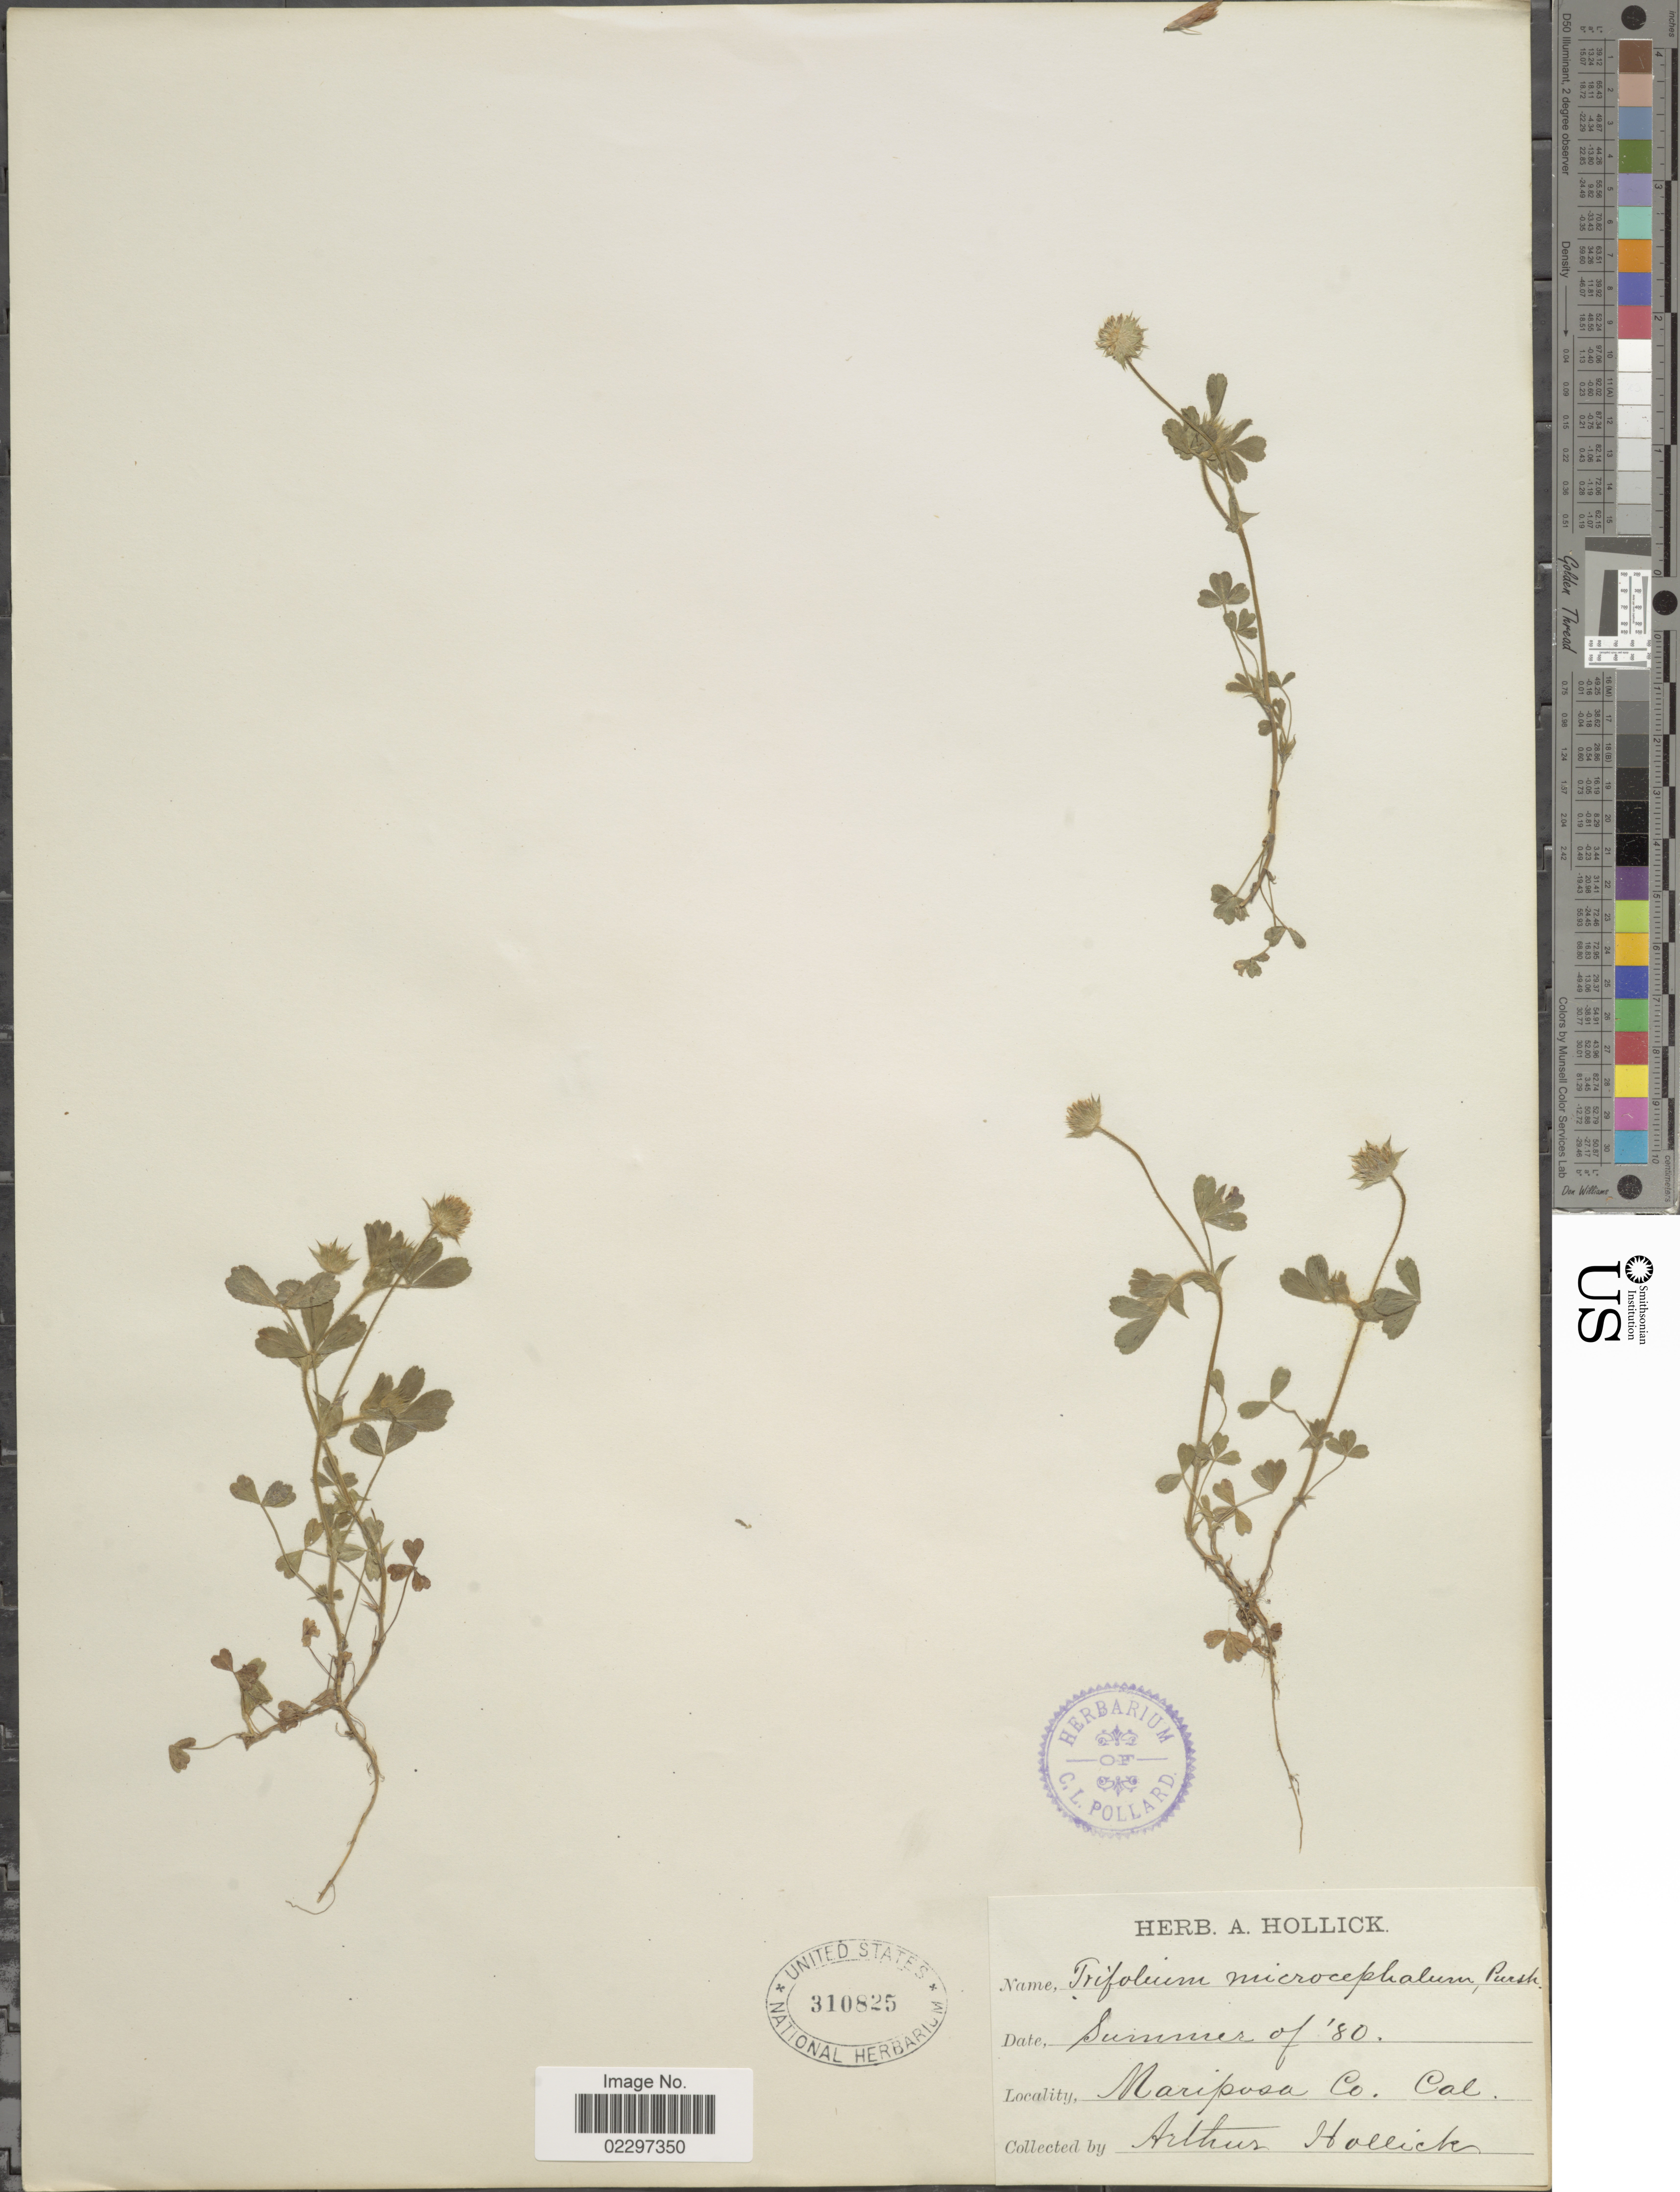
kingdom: Plantae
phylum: Tracheophyta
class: Magnoliopsida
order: Fabales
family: Fabaceae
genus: Trifolium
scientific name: Trifolium microcephalum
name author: Pursh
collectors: A. Hollick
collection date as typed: Summer of '80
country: United States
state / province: California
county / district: Mariposa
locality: Mariposa Co.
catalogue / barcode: US 310825